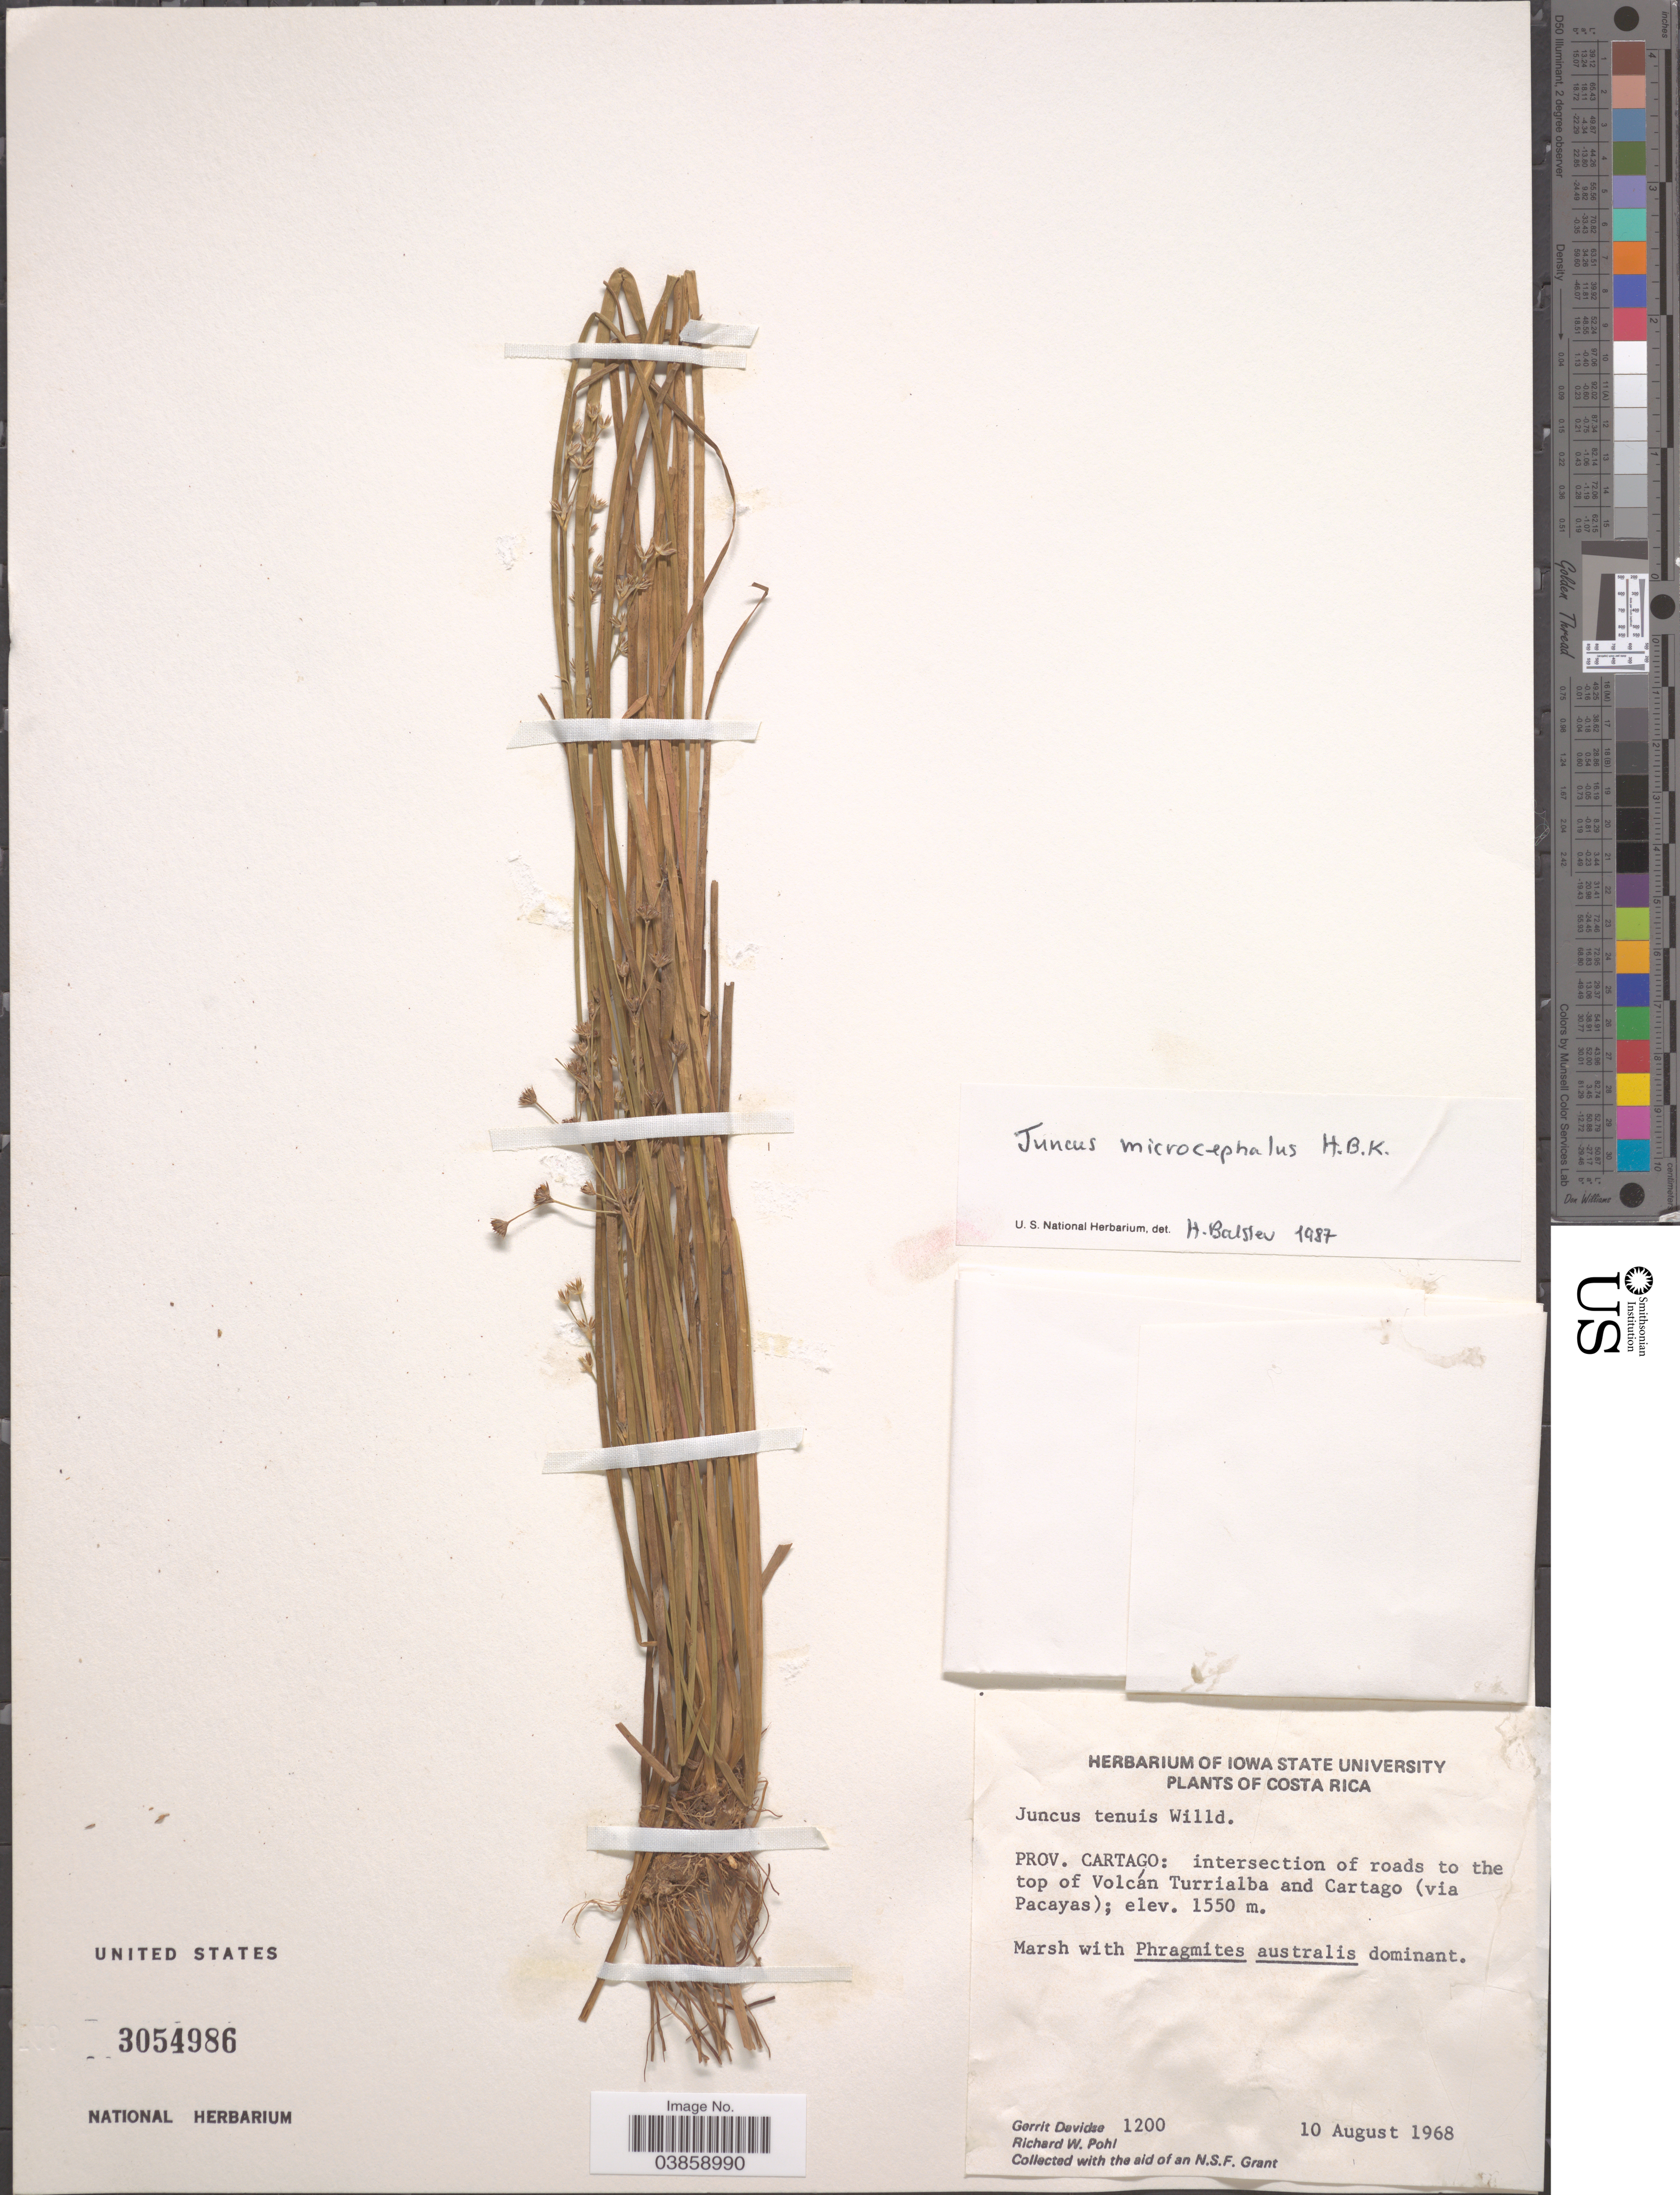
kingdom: Plantae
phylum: Tracheophyta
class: Liliopsida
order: Poales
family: Juncaceae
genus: Juncus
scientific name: Juncus microcephalus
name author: Kunth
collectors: G. Davidse & R. W. Pohl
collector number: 1200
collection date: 1968-08-10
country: Costa Rica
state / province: Cartago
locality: Intersection of roads to the top of Volcán Turrialba and Cartago (via Pacayas).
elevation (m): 1550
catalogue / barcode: US 3054986